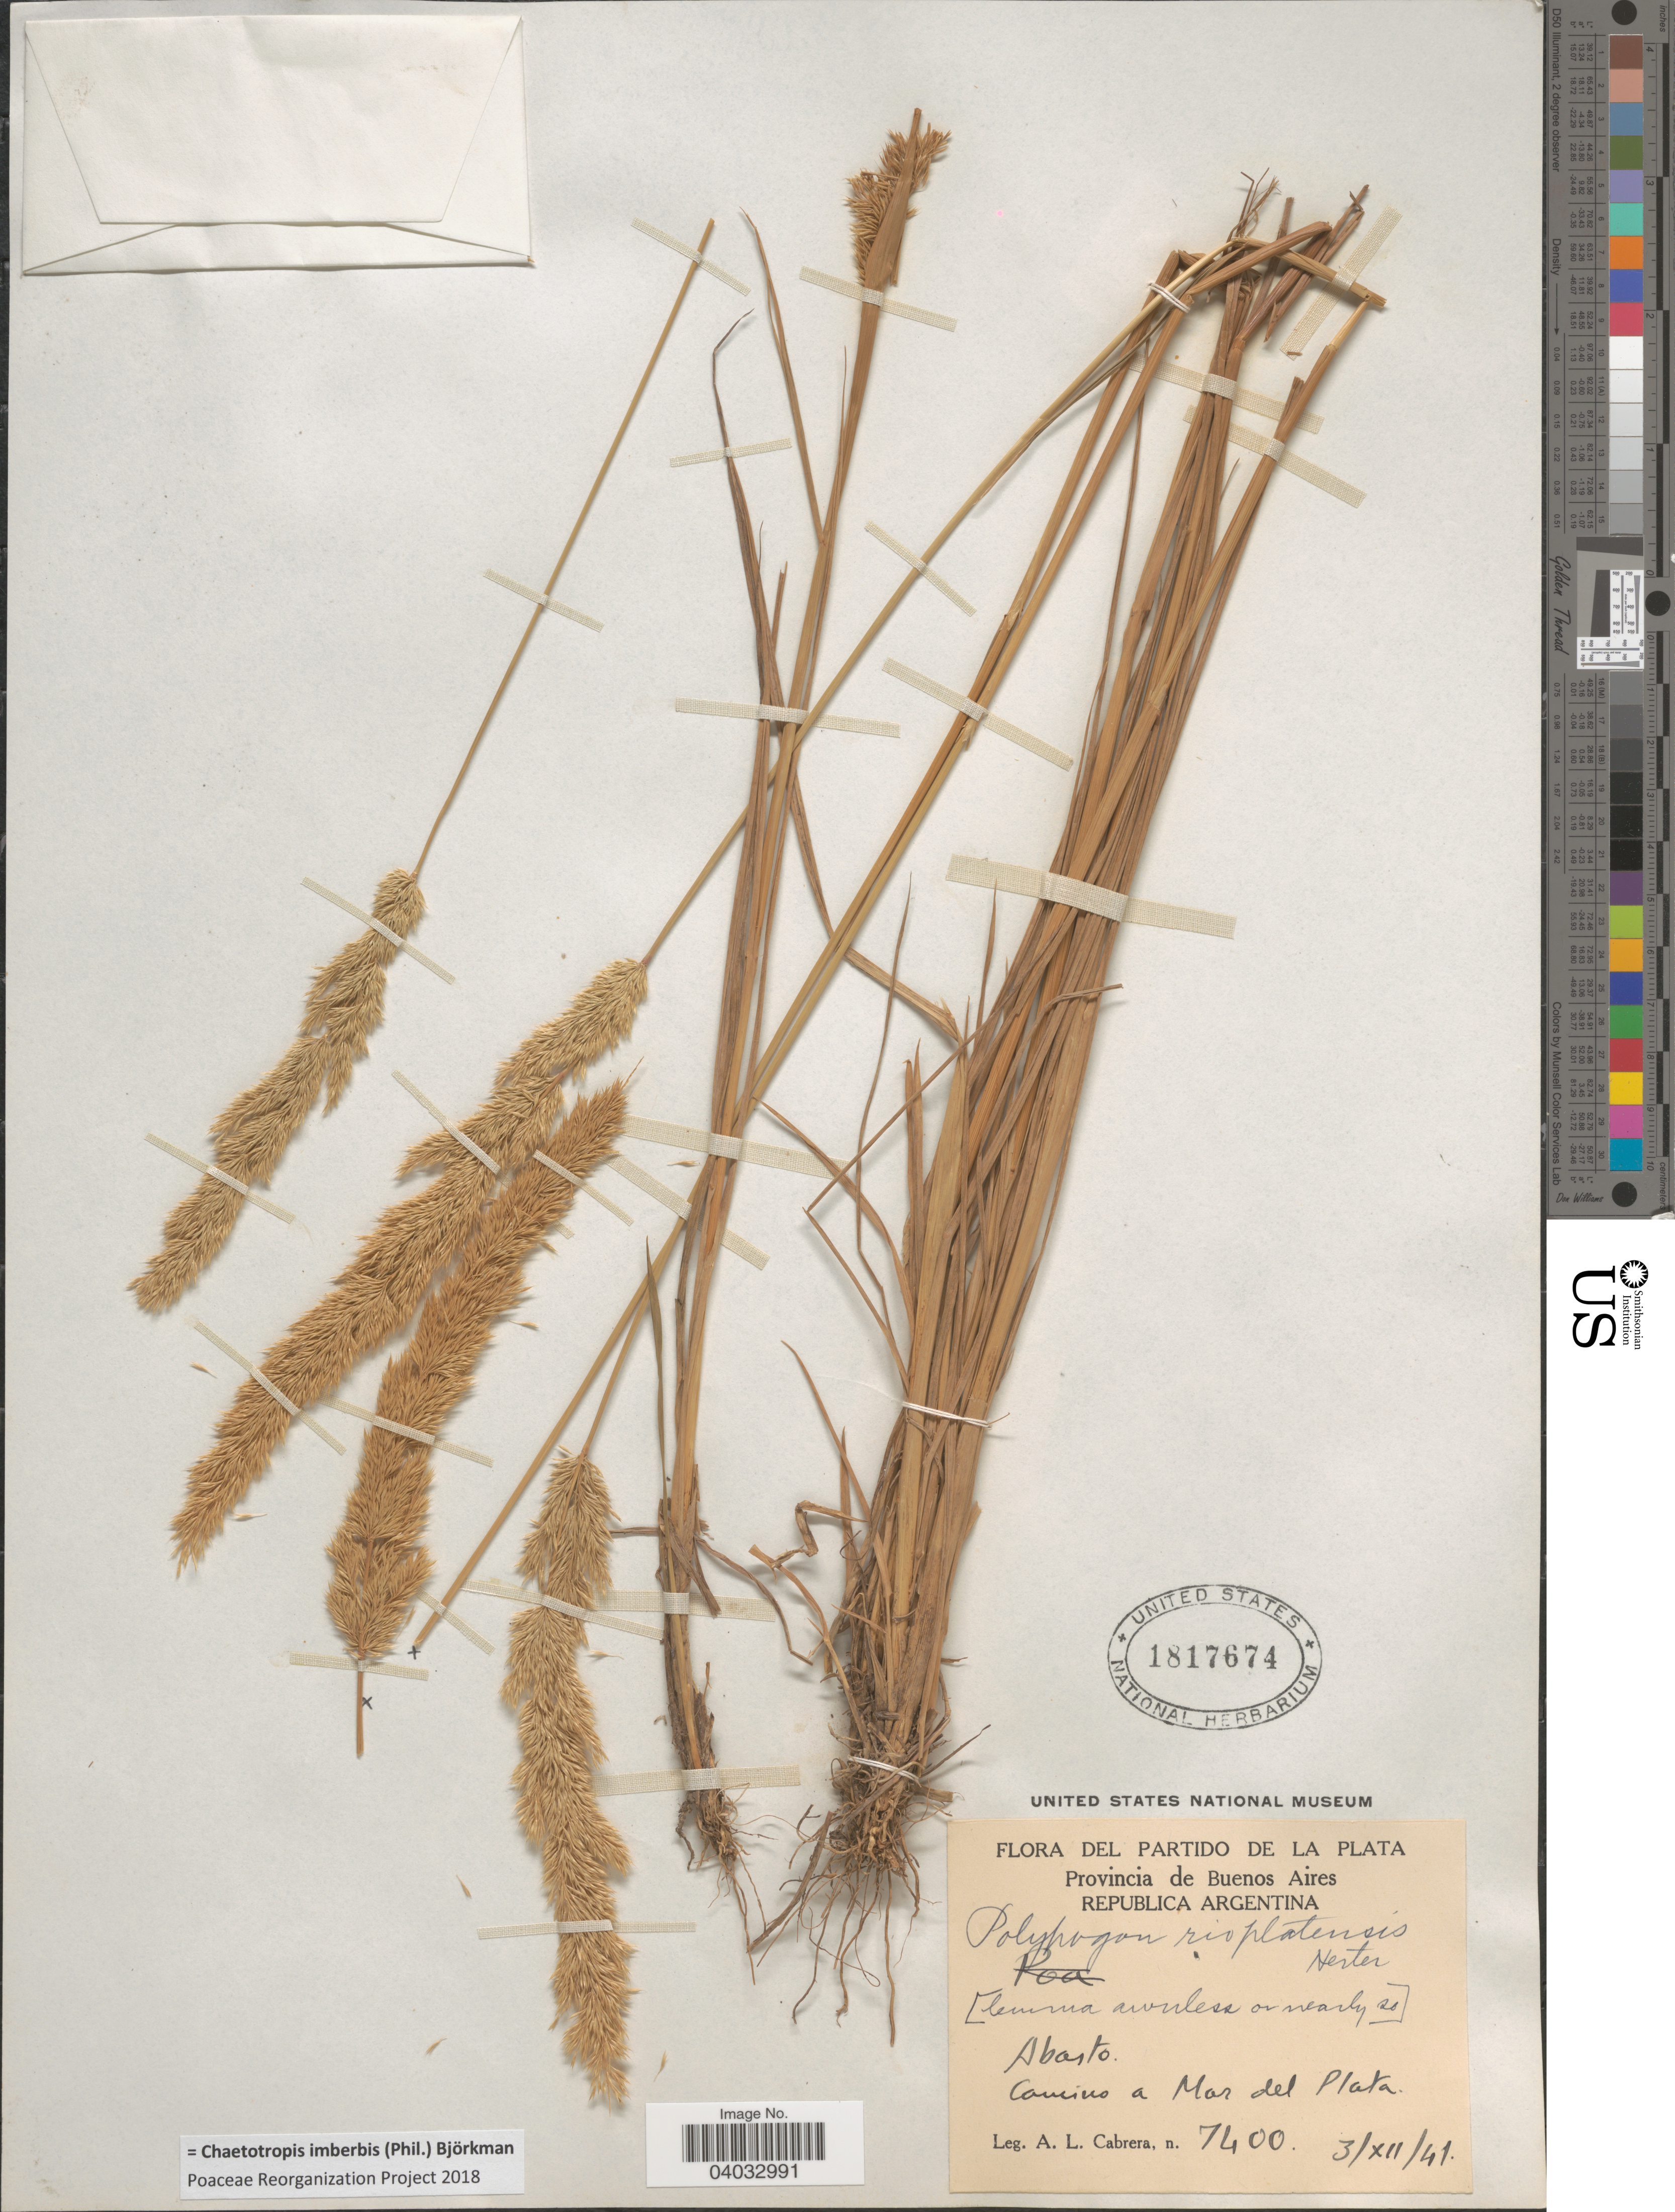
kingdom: Plantae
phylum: Tracheophyta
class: Liliopsida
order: Poales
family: Poaceae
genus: Chaetotropis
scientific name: Chaetotropis imberbis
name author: (Phil.) Björkman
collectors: A. L. Cabrera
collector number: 7400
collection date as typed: Transcribed d/m/y: 3/12/41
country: Argentina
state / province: Buenos Aires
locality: Partido de La Plata. Republica Argentina. Abasto. Camino a Mar del Plata.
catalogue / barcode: US 1817674